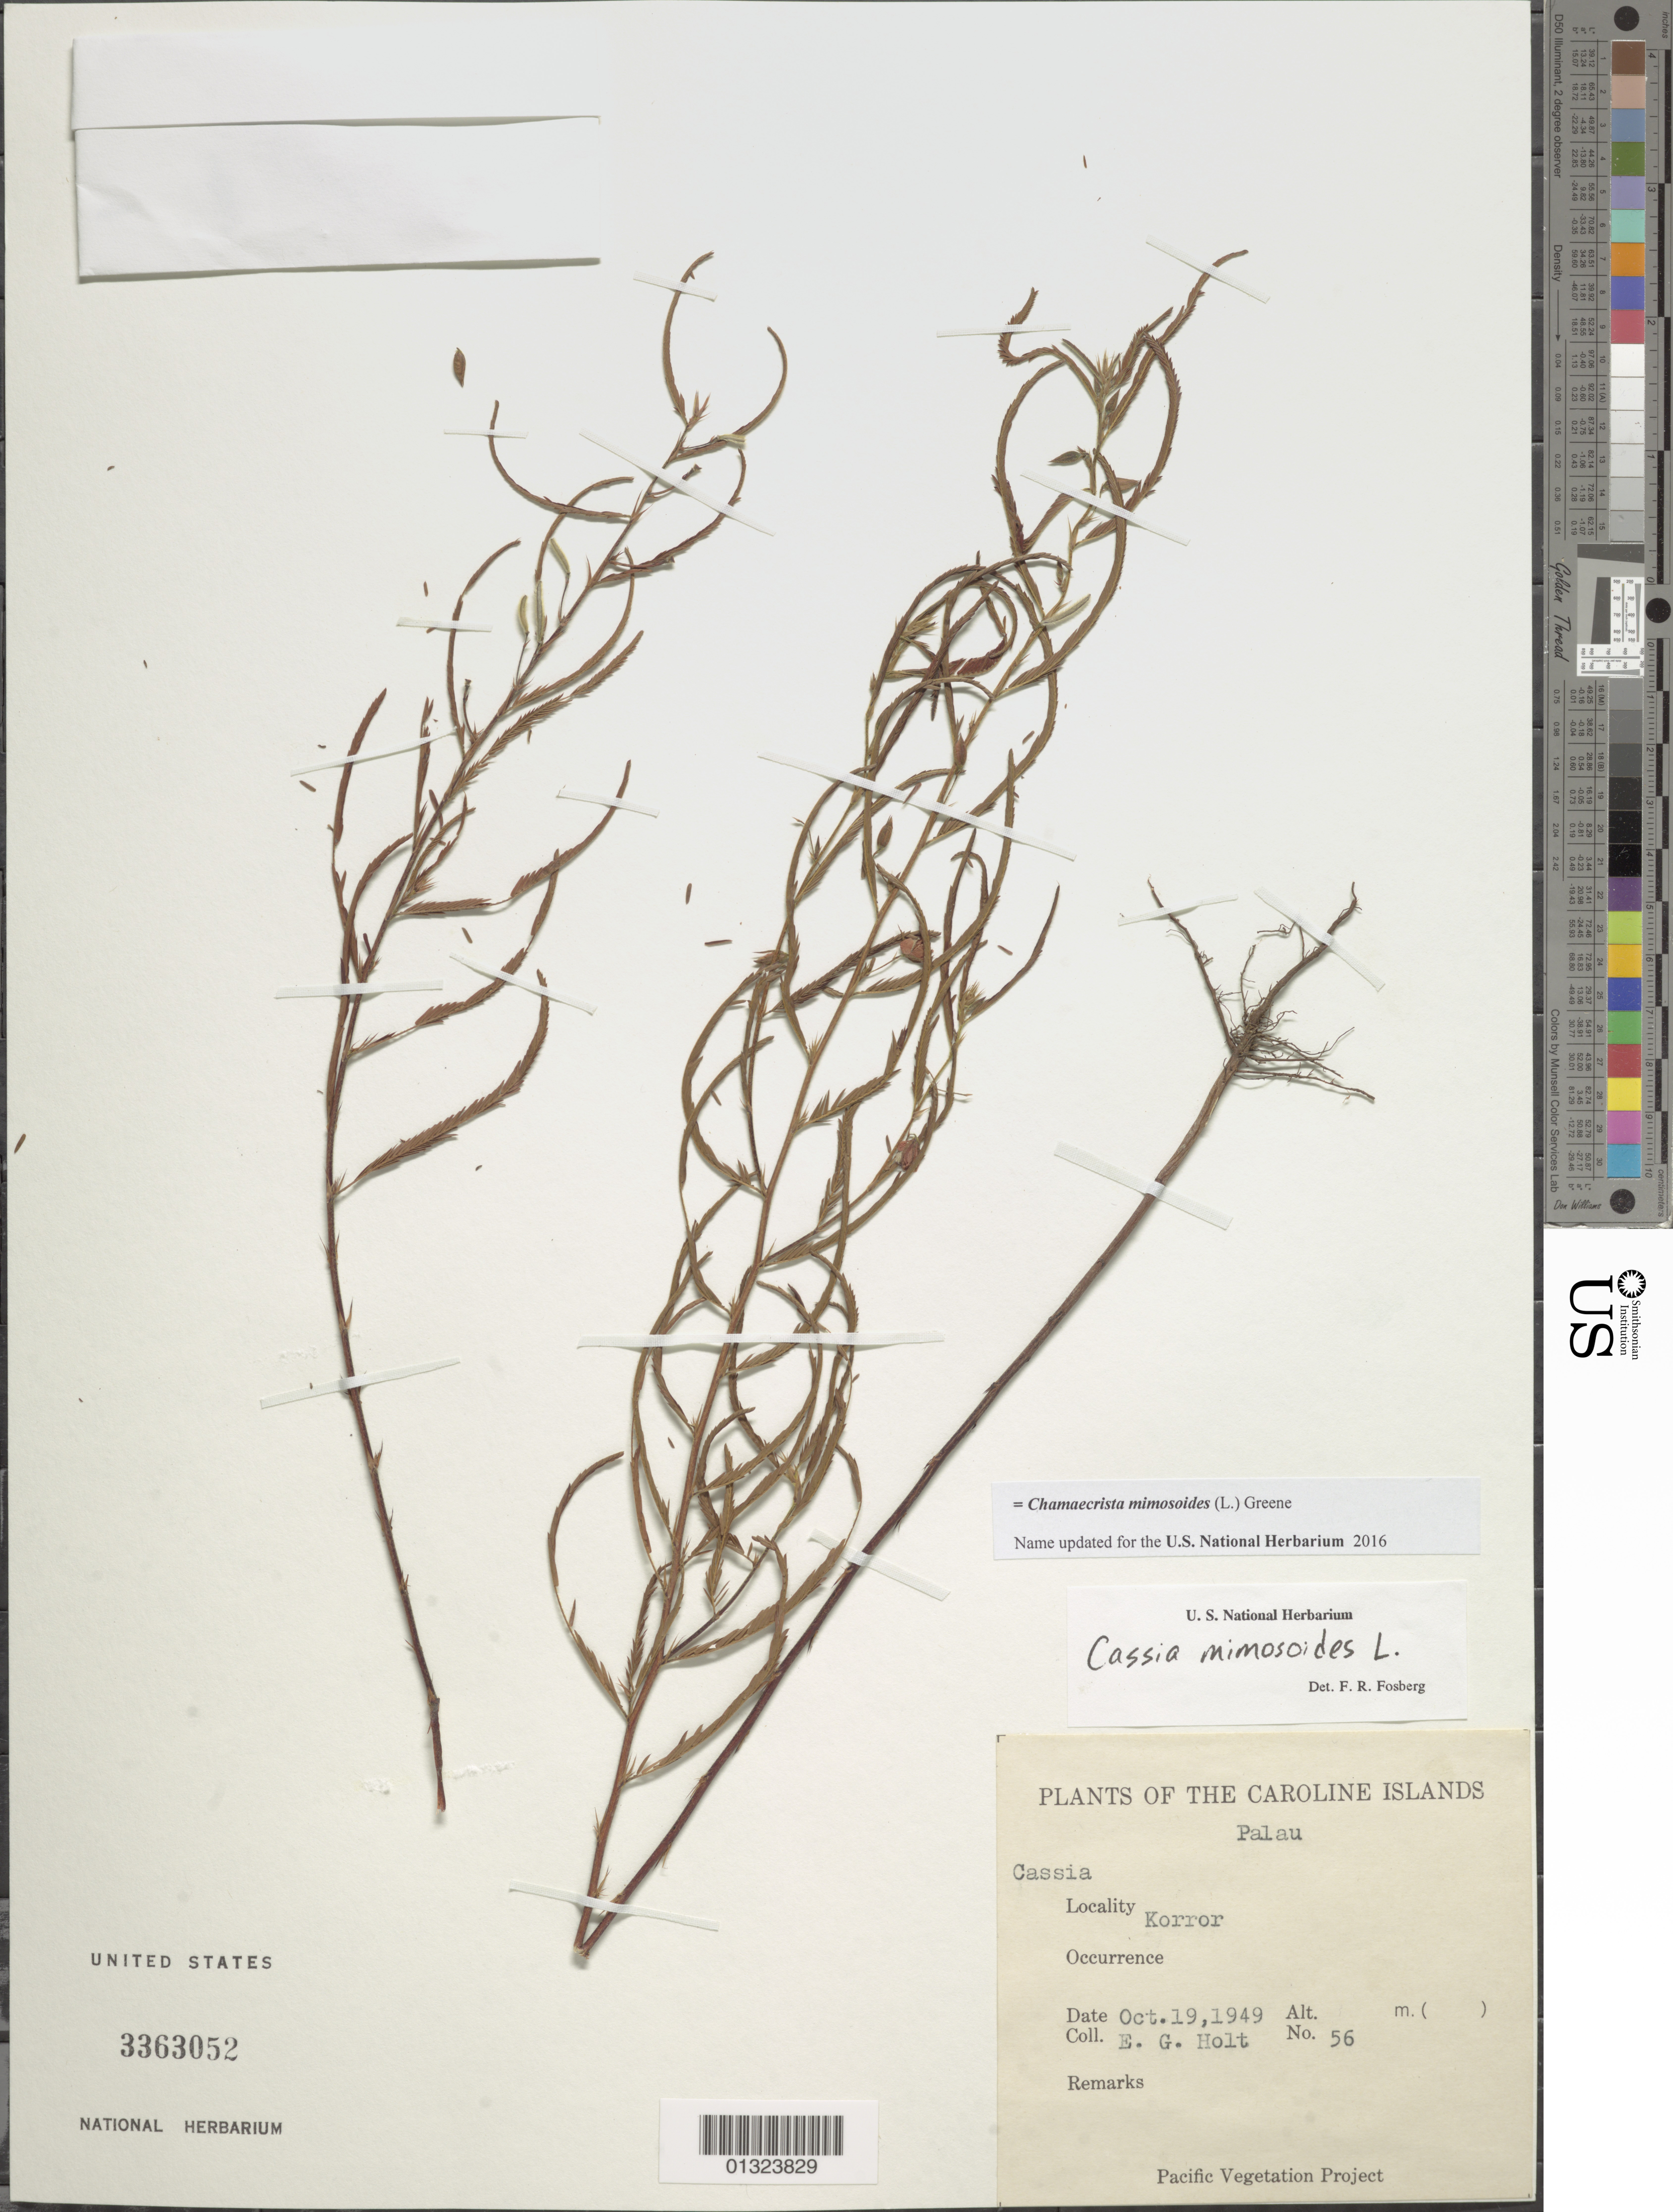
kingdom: Plantae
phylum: Tracheophyta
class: Magnoliopsida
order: Fabales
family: Fabaceae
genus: Chamaecrista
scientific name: Chamaecrista mimosoides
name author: (L.) Greene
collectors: E. Holt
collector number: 56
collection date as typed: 19 Oct 1949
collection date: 1949-10-19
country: Palau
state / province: Koror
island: Oreor (Koror)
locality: Koror i. [island originally recorded as babelthuap i.]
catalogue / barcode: US 3363052